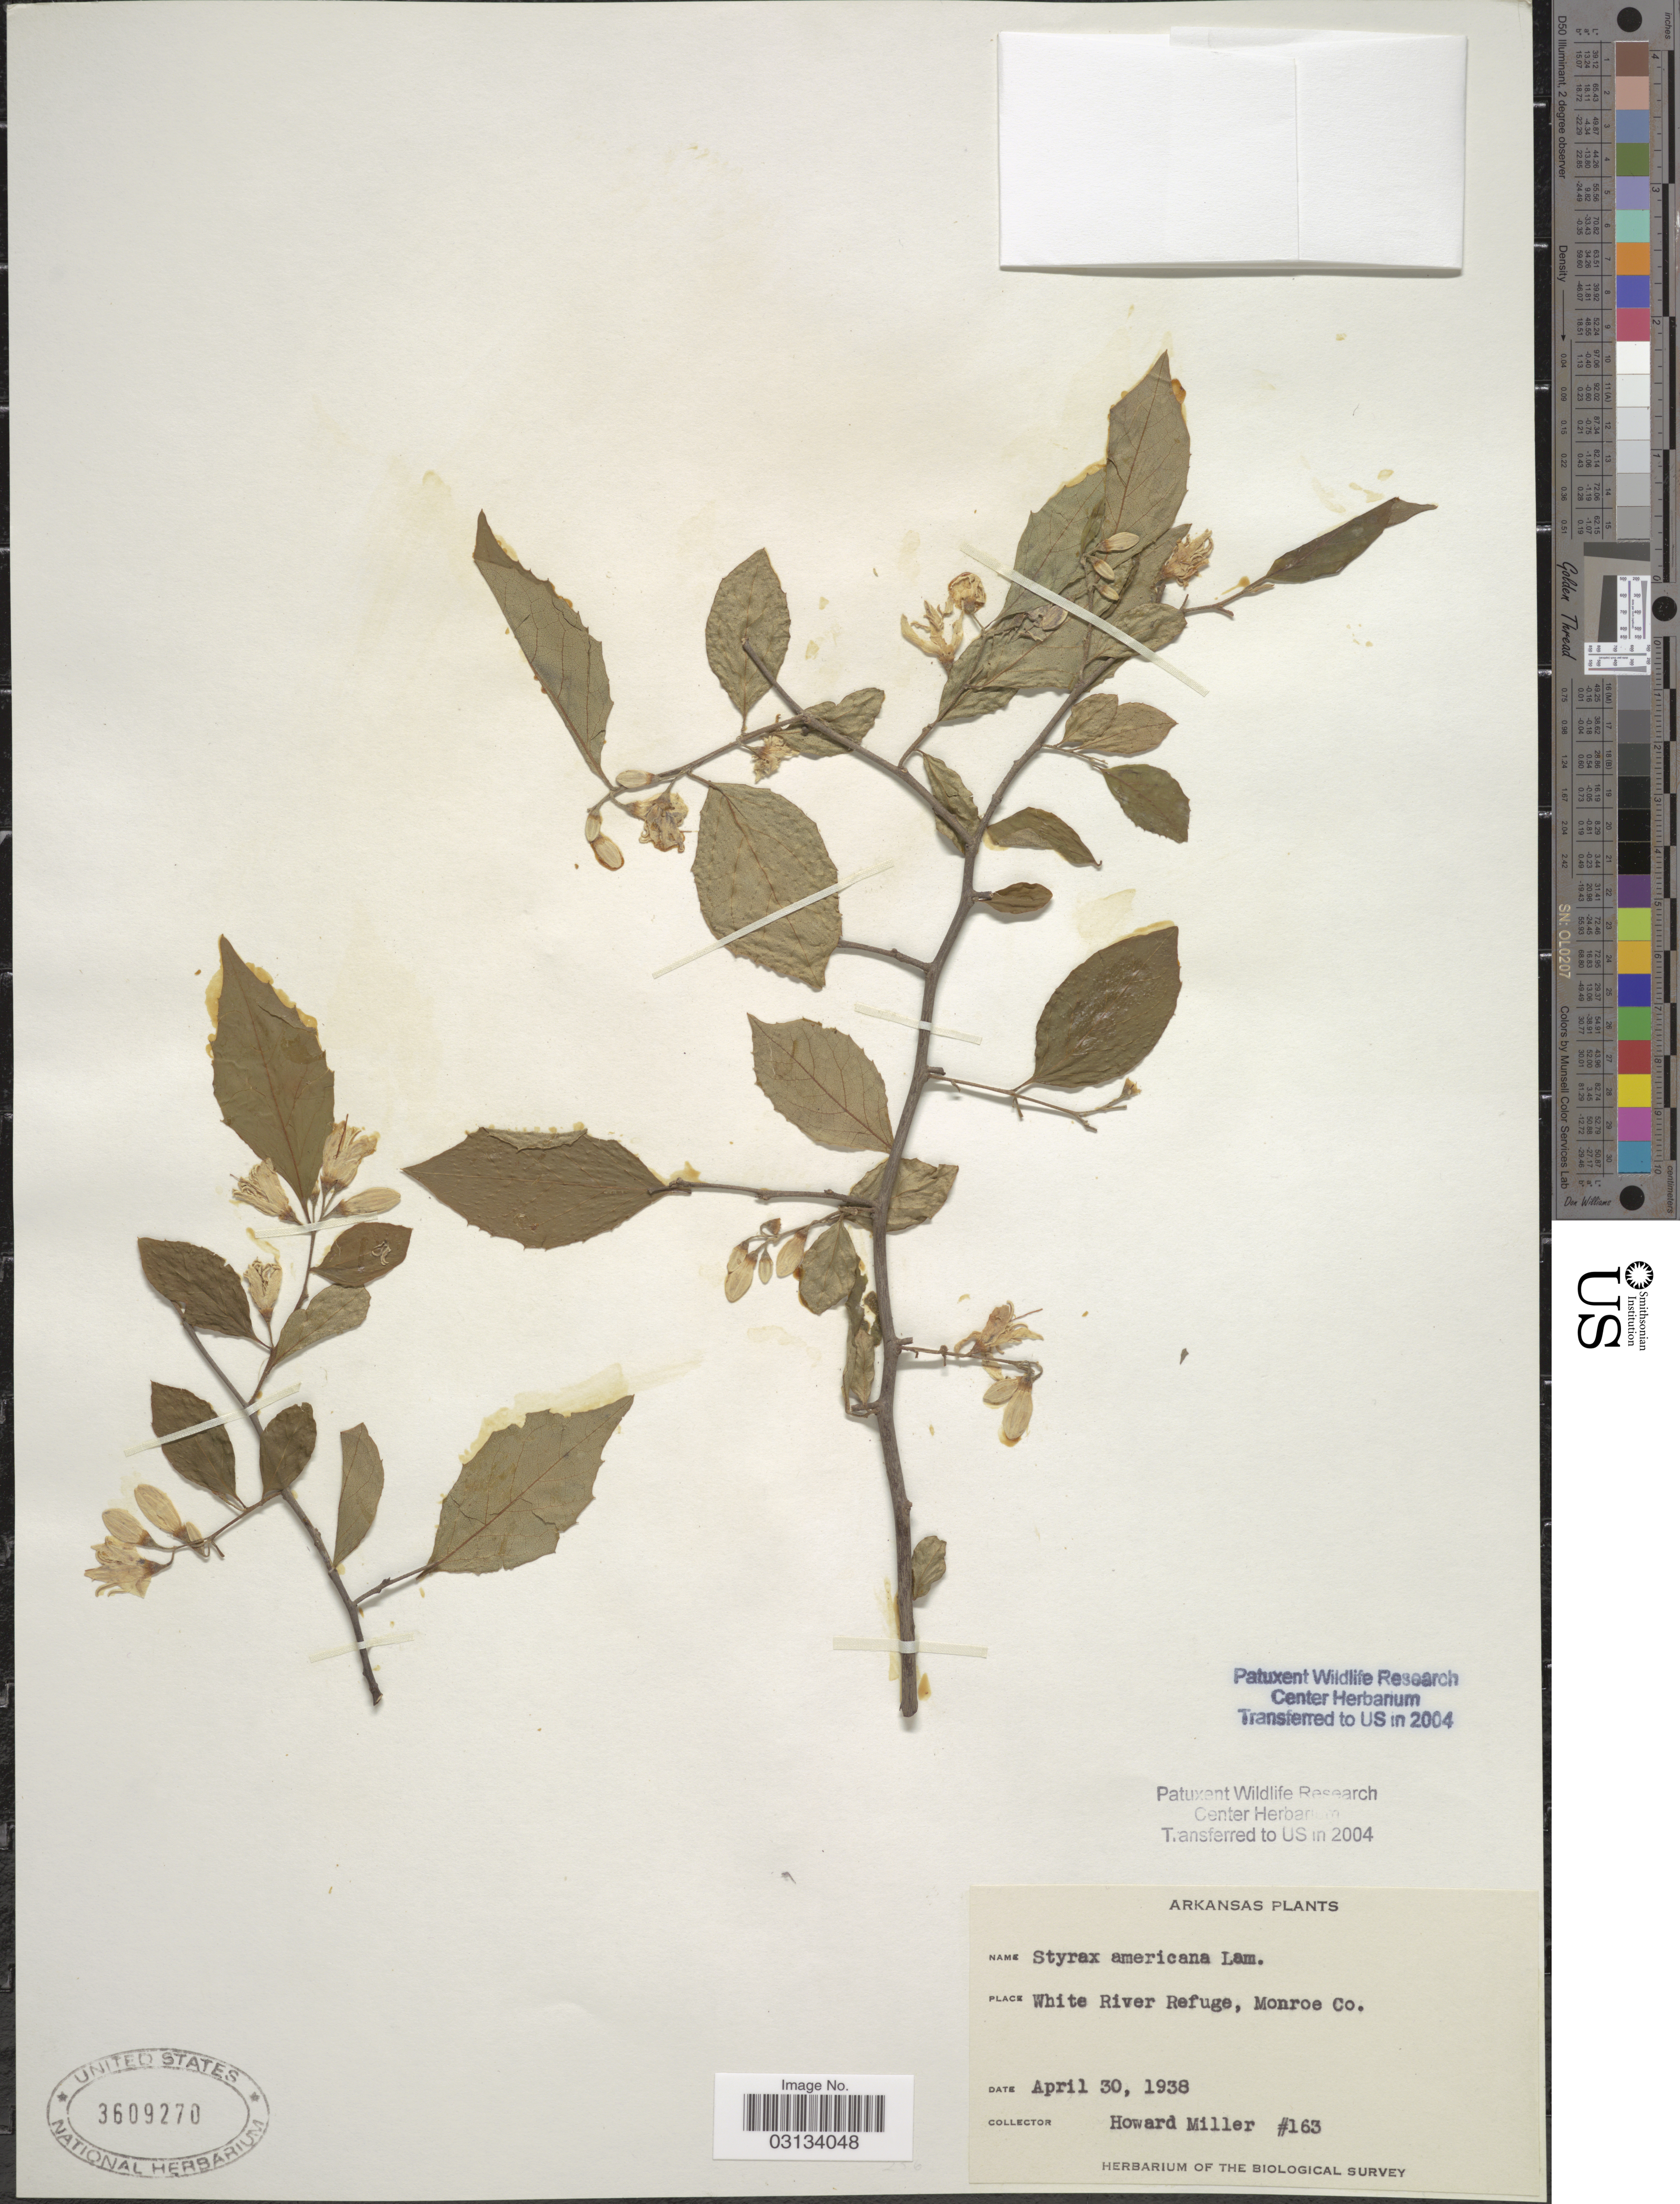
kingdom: Plantae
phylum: Tracheophyta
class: Magnoliopsida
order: Ericales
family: Styracaceae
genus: Styrax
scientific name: Styrax americanus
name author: Lam.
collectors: H. Miller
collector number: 163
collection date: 1938-04-30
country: United States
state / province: Arkansas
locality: White River Refuge, Monroe Co.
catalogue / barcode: US 3609270